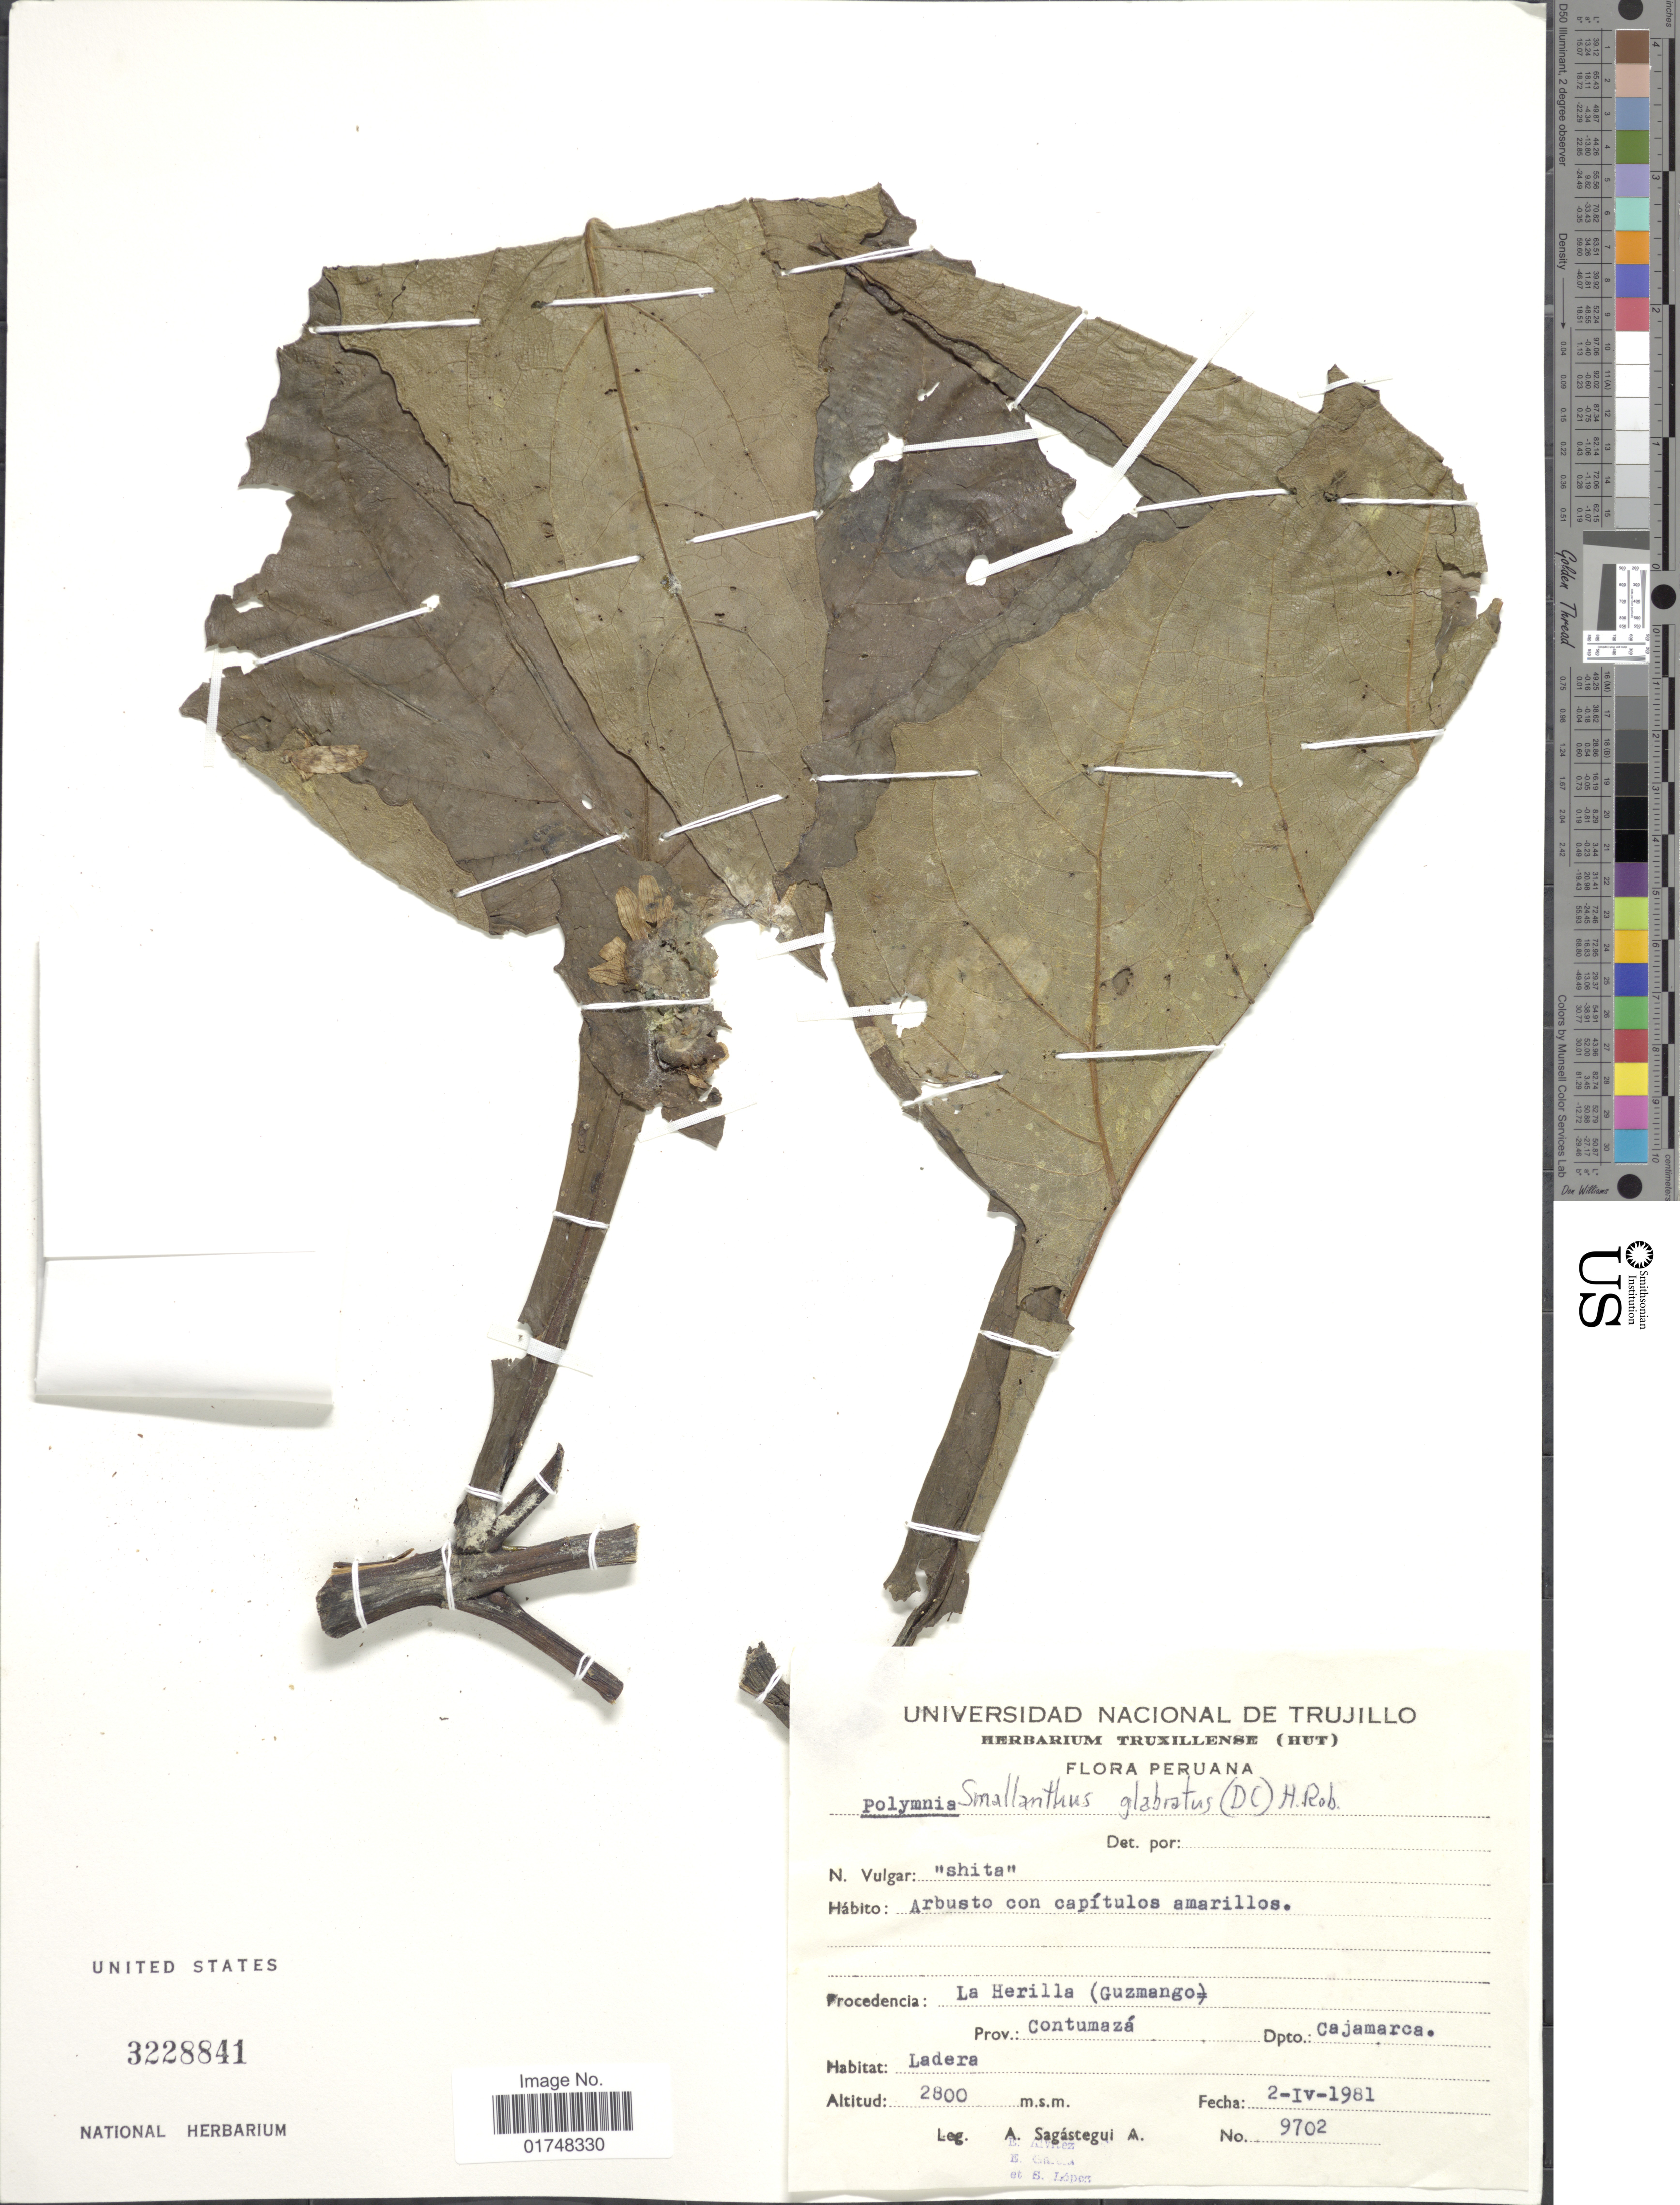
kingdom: Plantae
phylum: Tracheophyta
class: Magnoliopsida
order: Asterales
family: Asteraceae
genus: Smallanthus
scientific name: Smallanthus glabratus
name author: (DC.) H. Rob.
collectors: A. Sagástegui A., E. Alvarez, Collector illegible & S. Lopez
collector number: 9702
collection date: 1981-04-02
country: Peru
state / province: Cajamarca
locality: La Herilla (Guzmango), Prov. Contumaza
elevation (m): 2800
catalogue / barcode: US 3228841